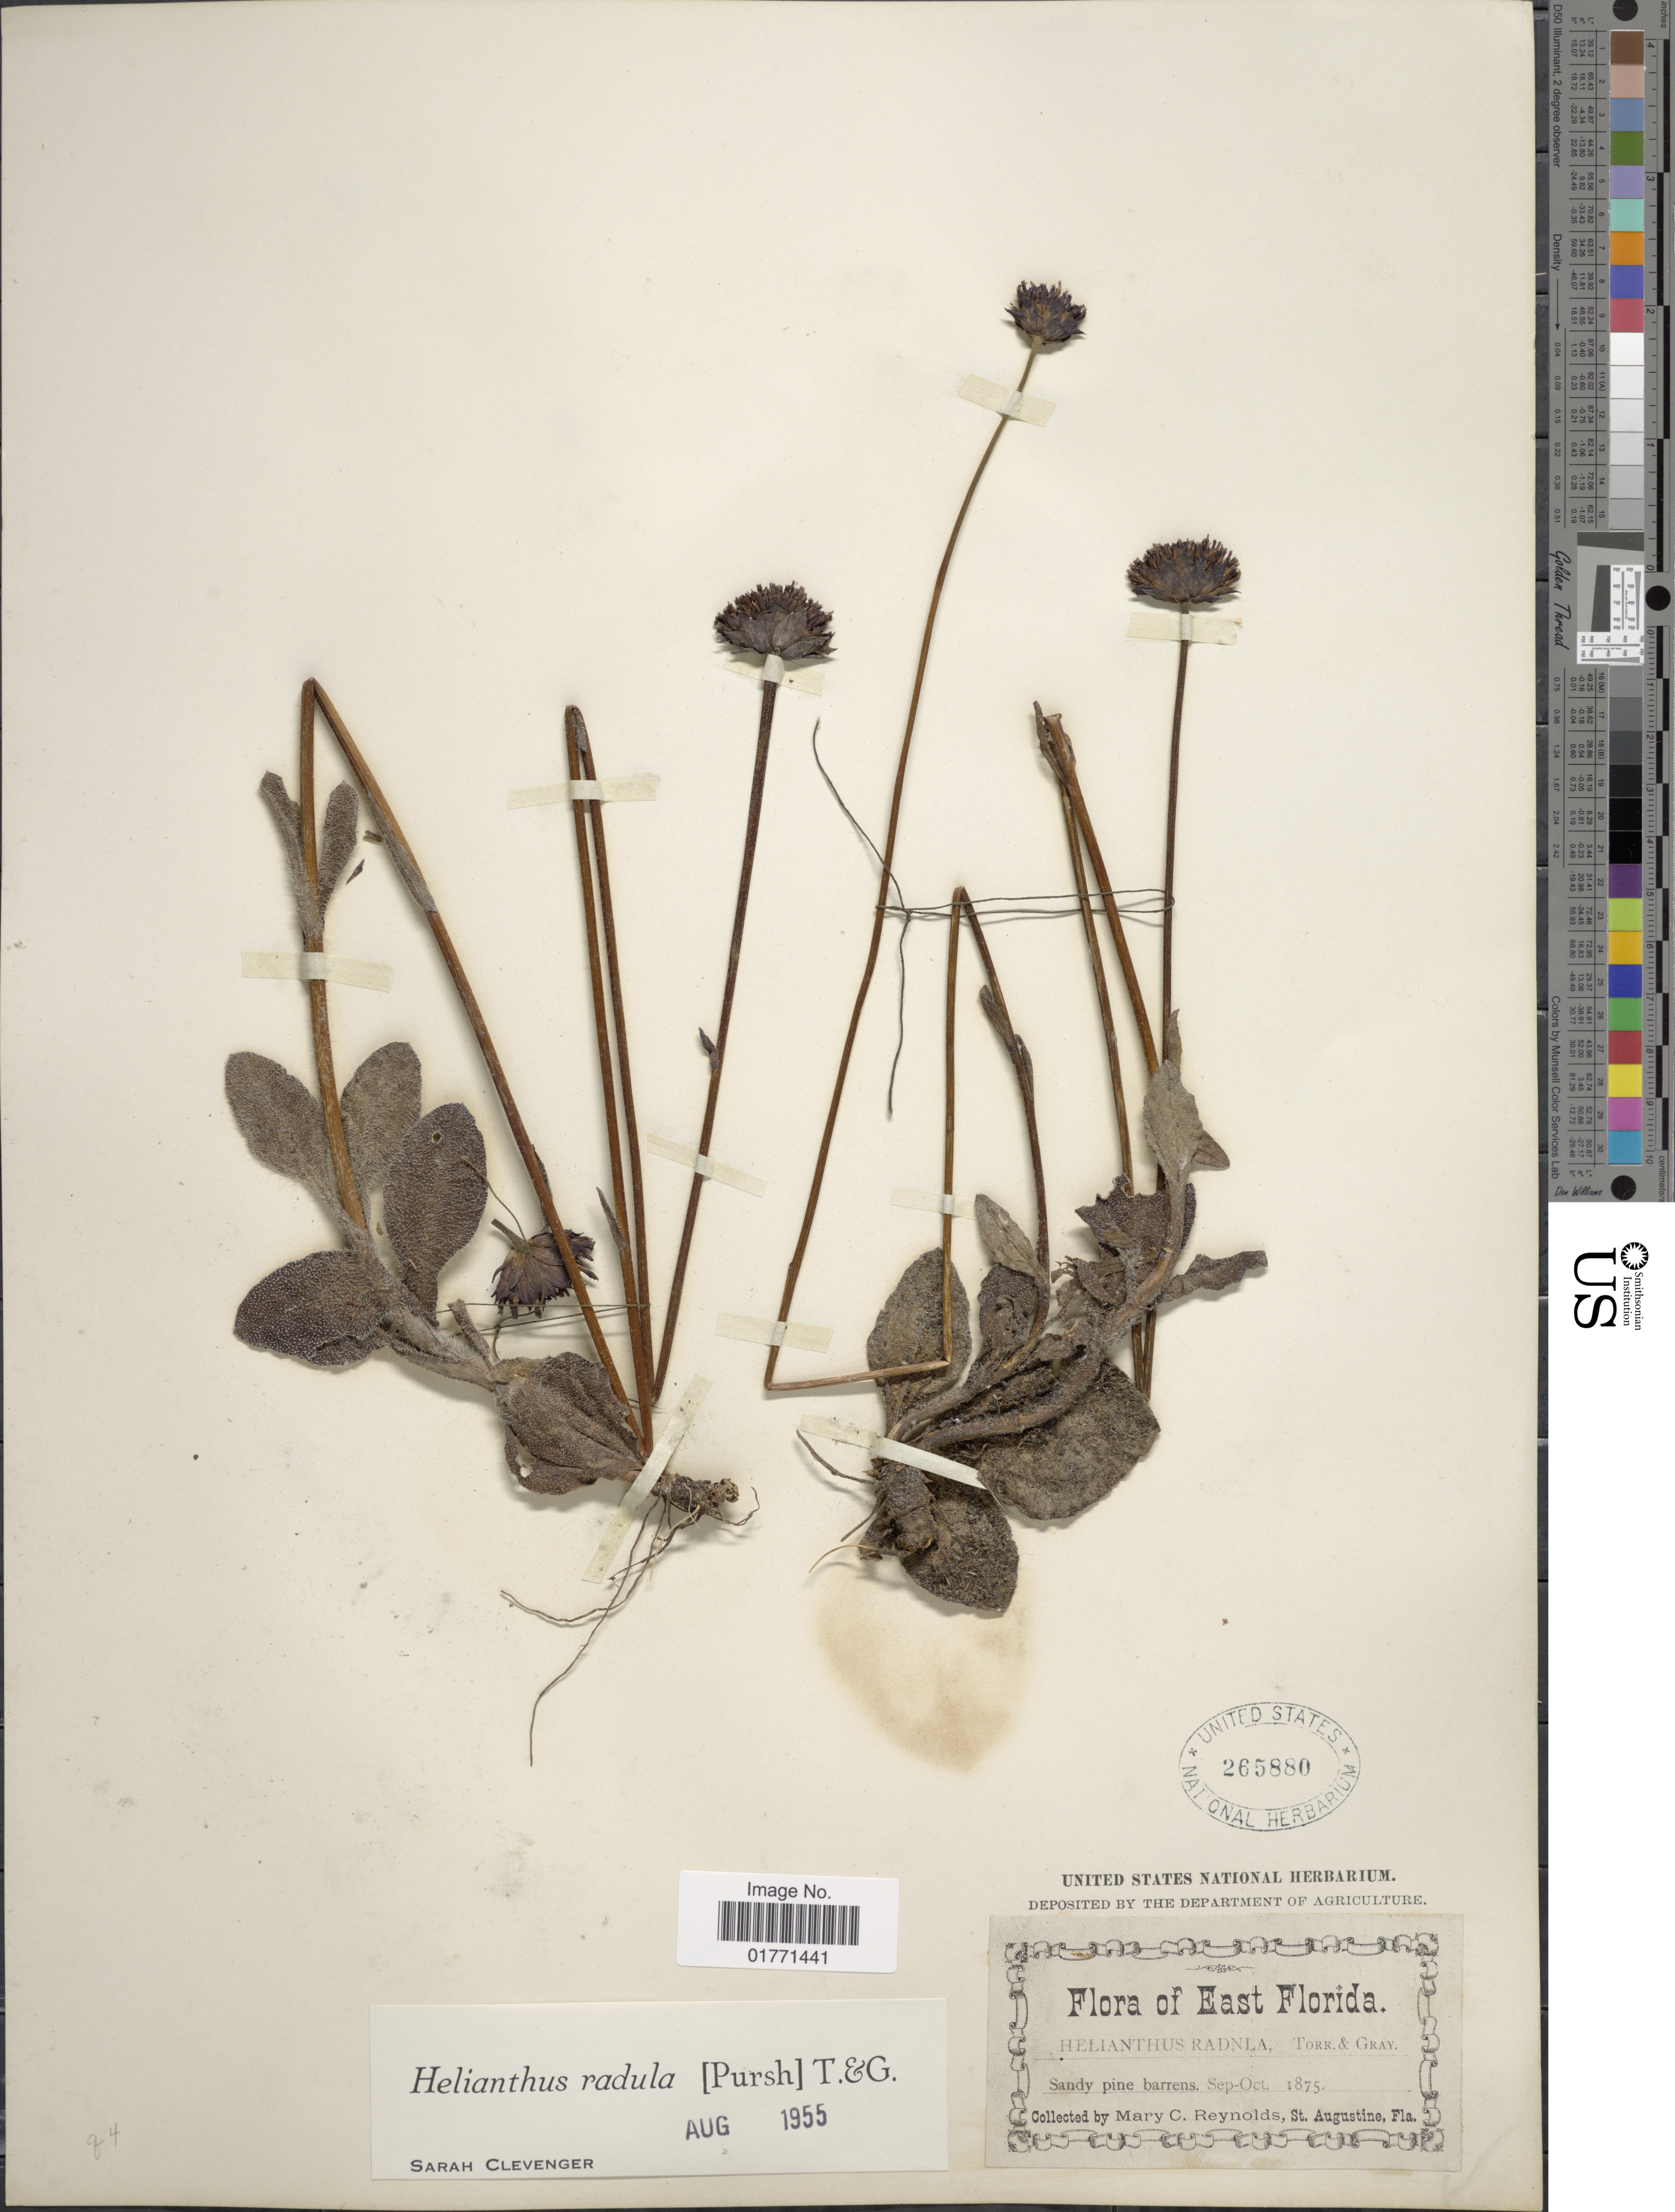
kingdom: Plantae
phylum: Tracheophyta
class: Magnoliopsida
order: Asterales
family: Asteraceae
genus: Helianthus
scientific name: Helianthus radula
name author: (Pursh) Torr. & A. Gray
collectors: M. Reynolds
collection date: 1875-09/1875-10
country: United States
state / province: Florida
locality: East Florida. Sandy pine barrens.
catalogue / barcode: US 265880